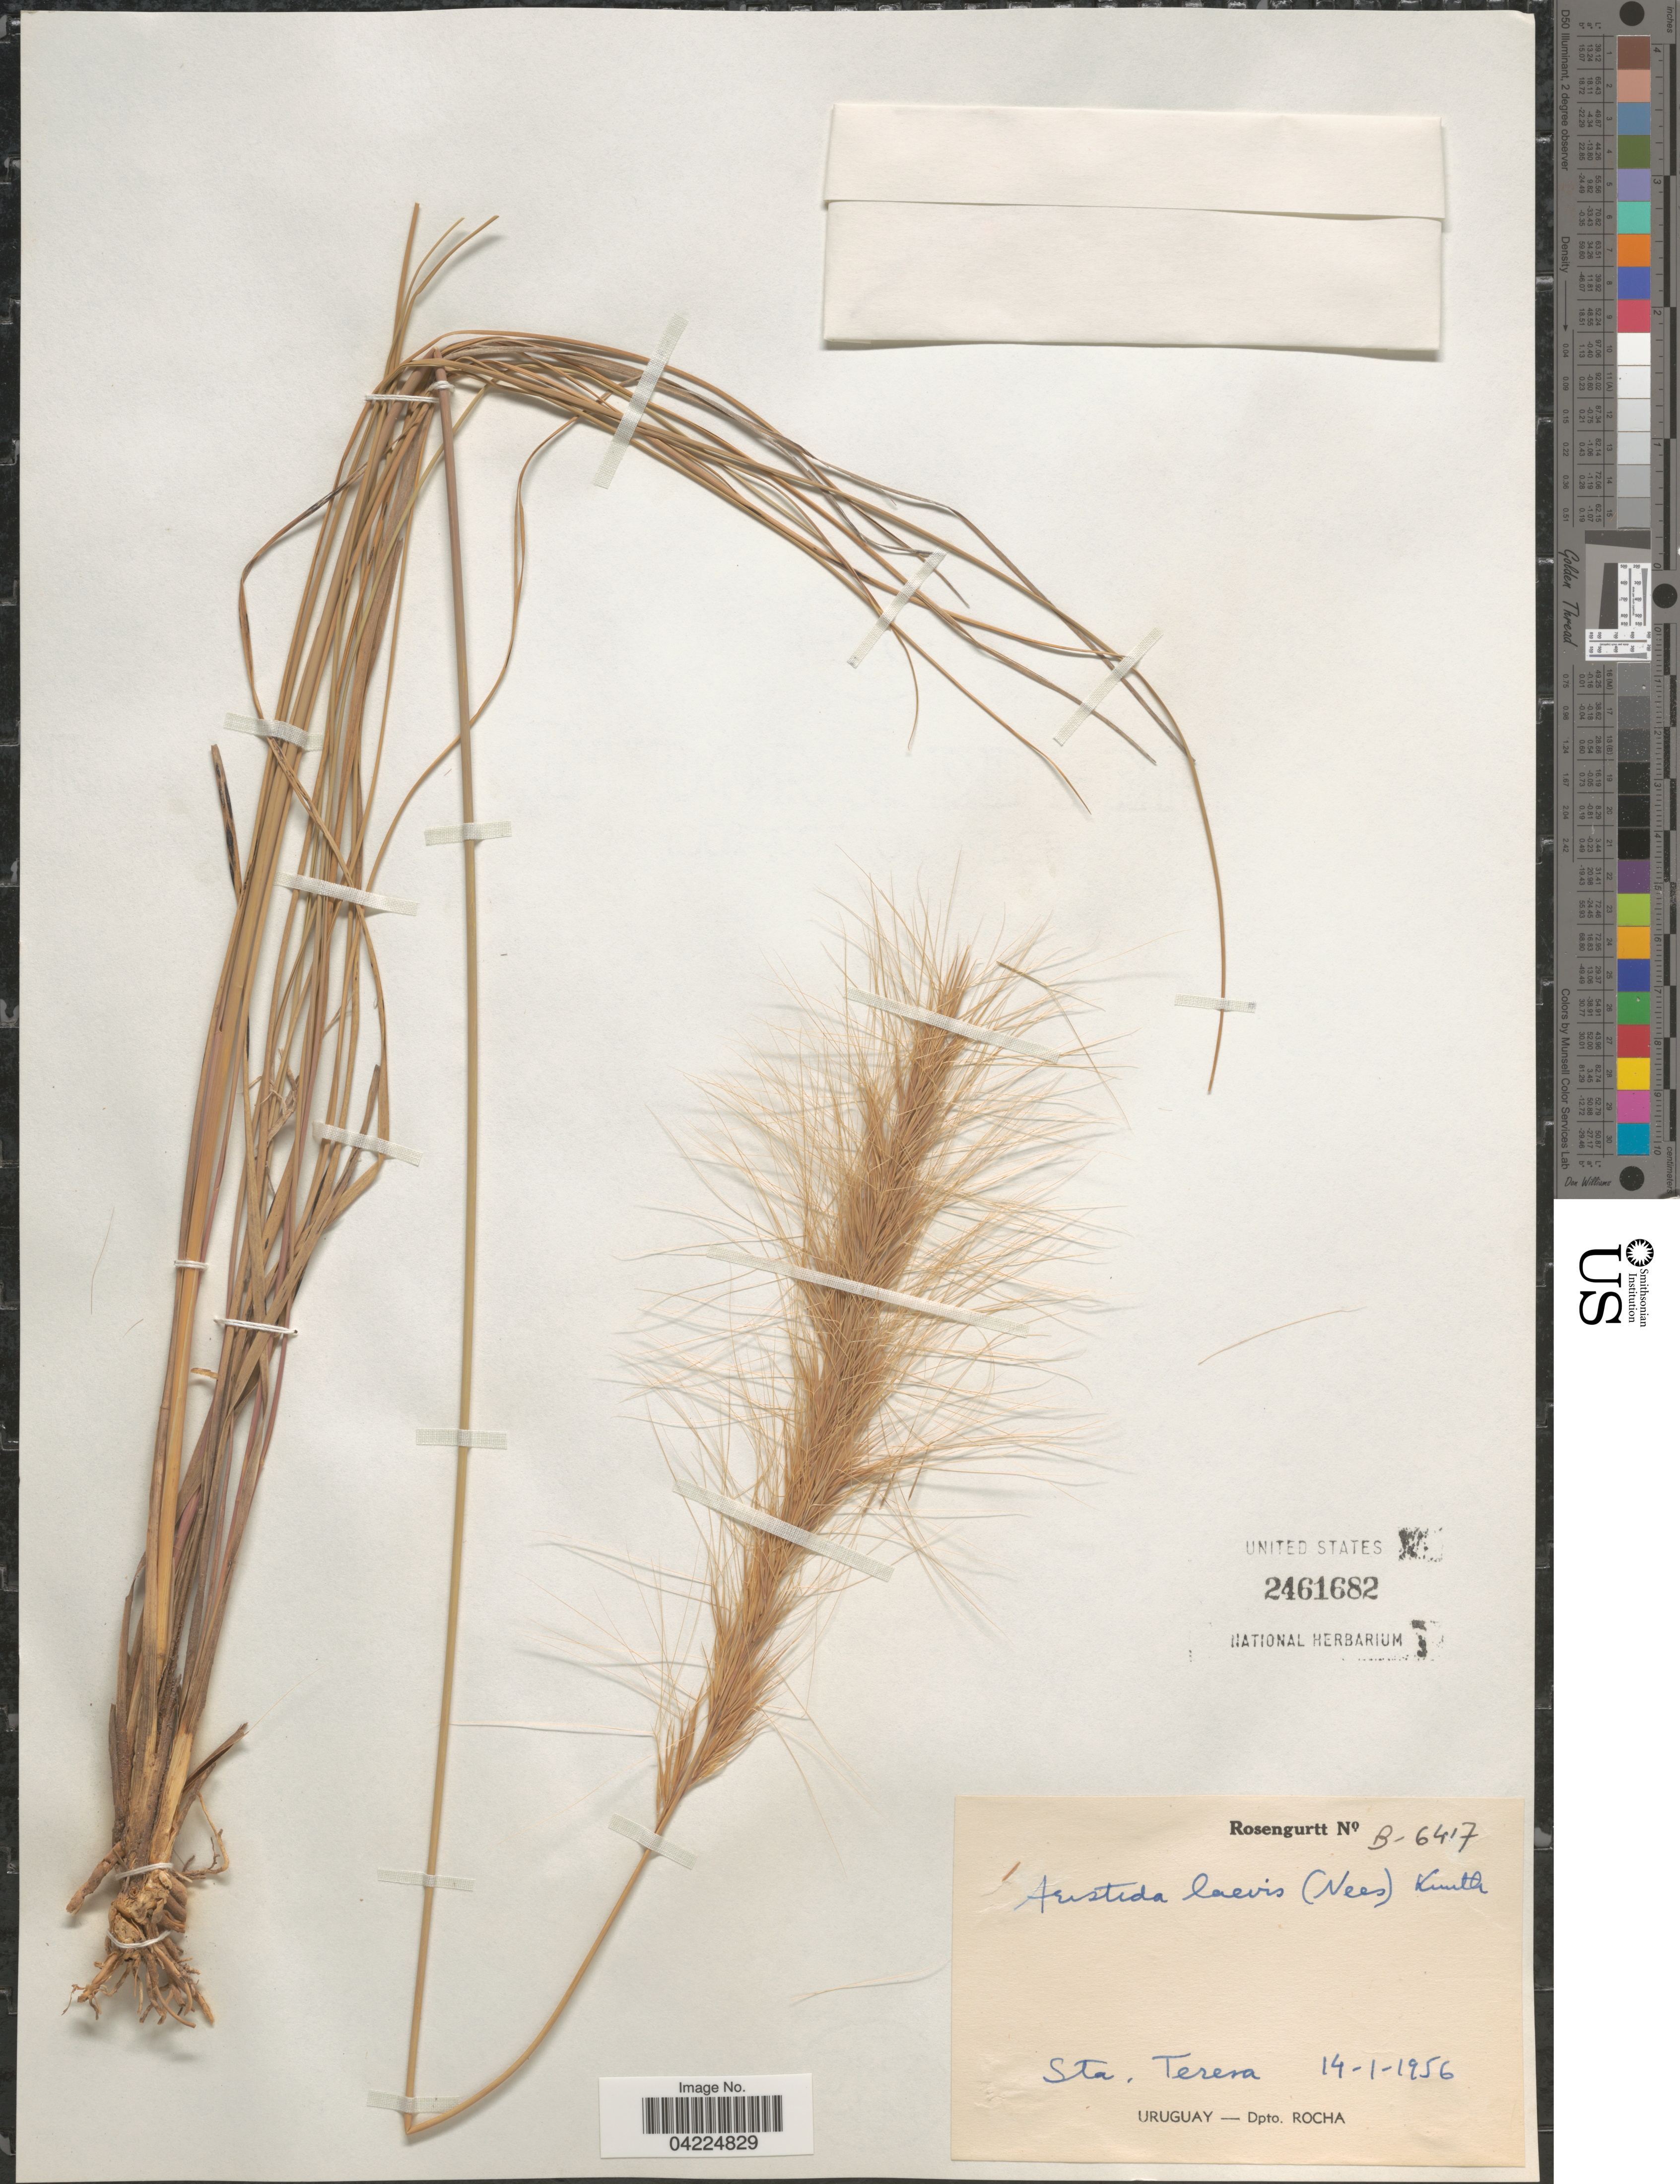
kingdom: Plantae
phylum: Tracheophyta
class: Liliopsida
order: Poales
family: Poaceae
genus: Aristida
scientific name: Aristida laevis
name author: Kunth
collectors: Rosengurtt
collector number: B-6417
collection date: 1956-01-14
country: Uruguay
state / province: Rocha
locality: Sta. Teresa. Dpto. Rocha.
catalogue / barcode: US 2461682